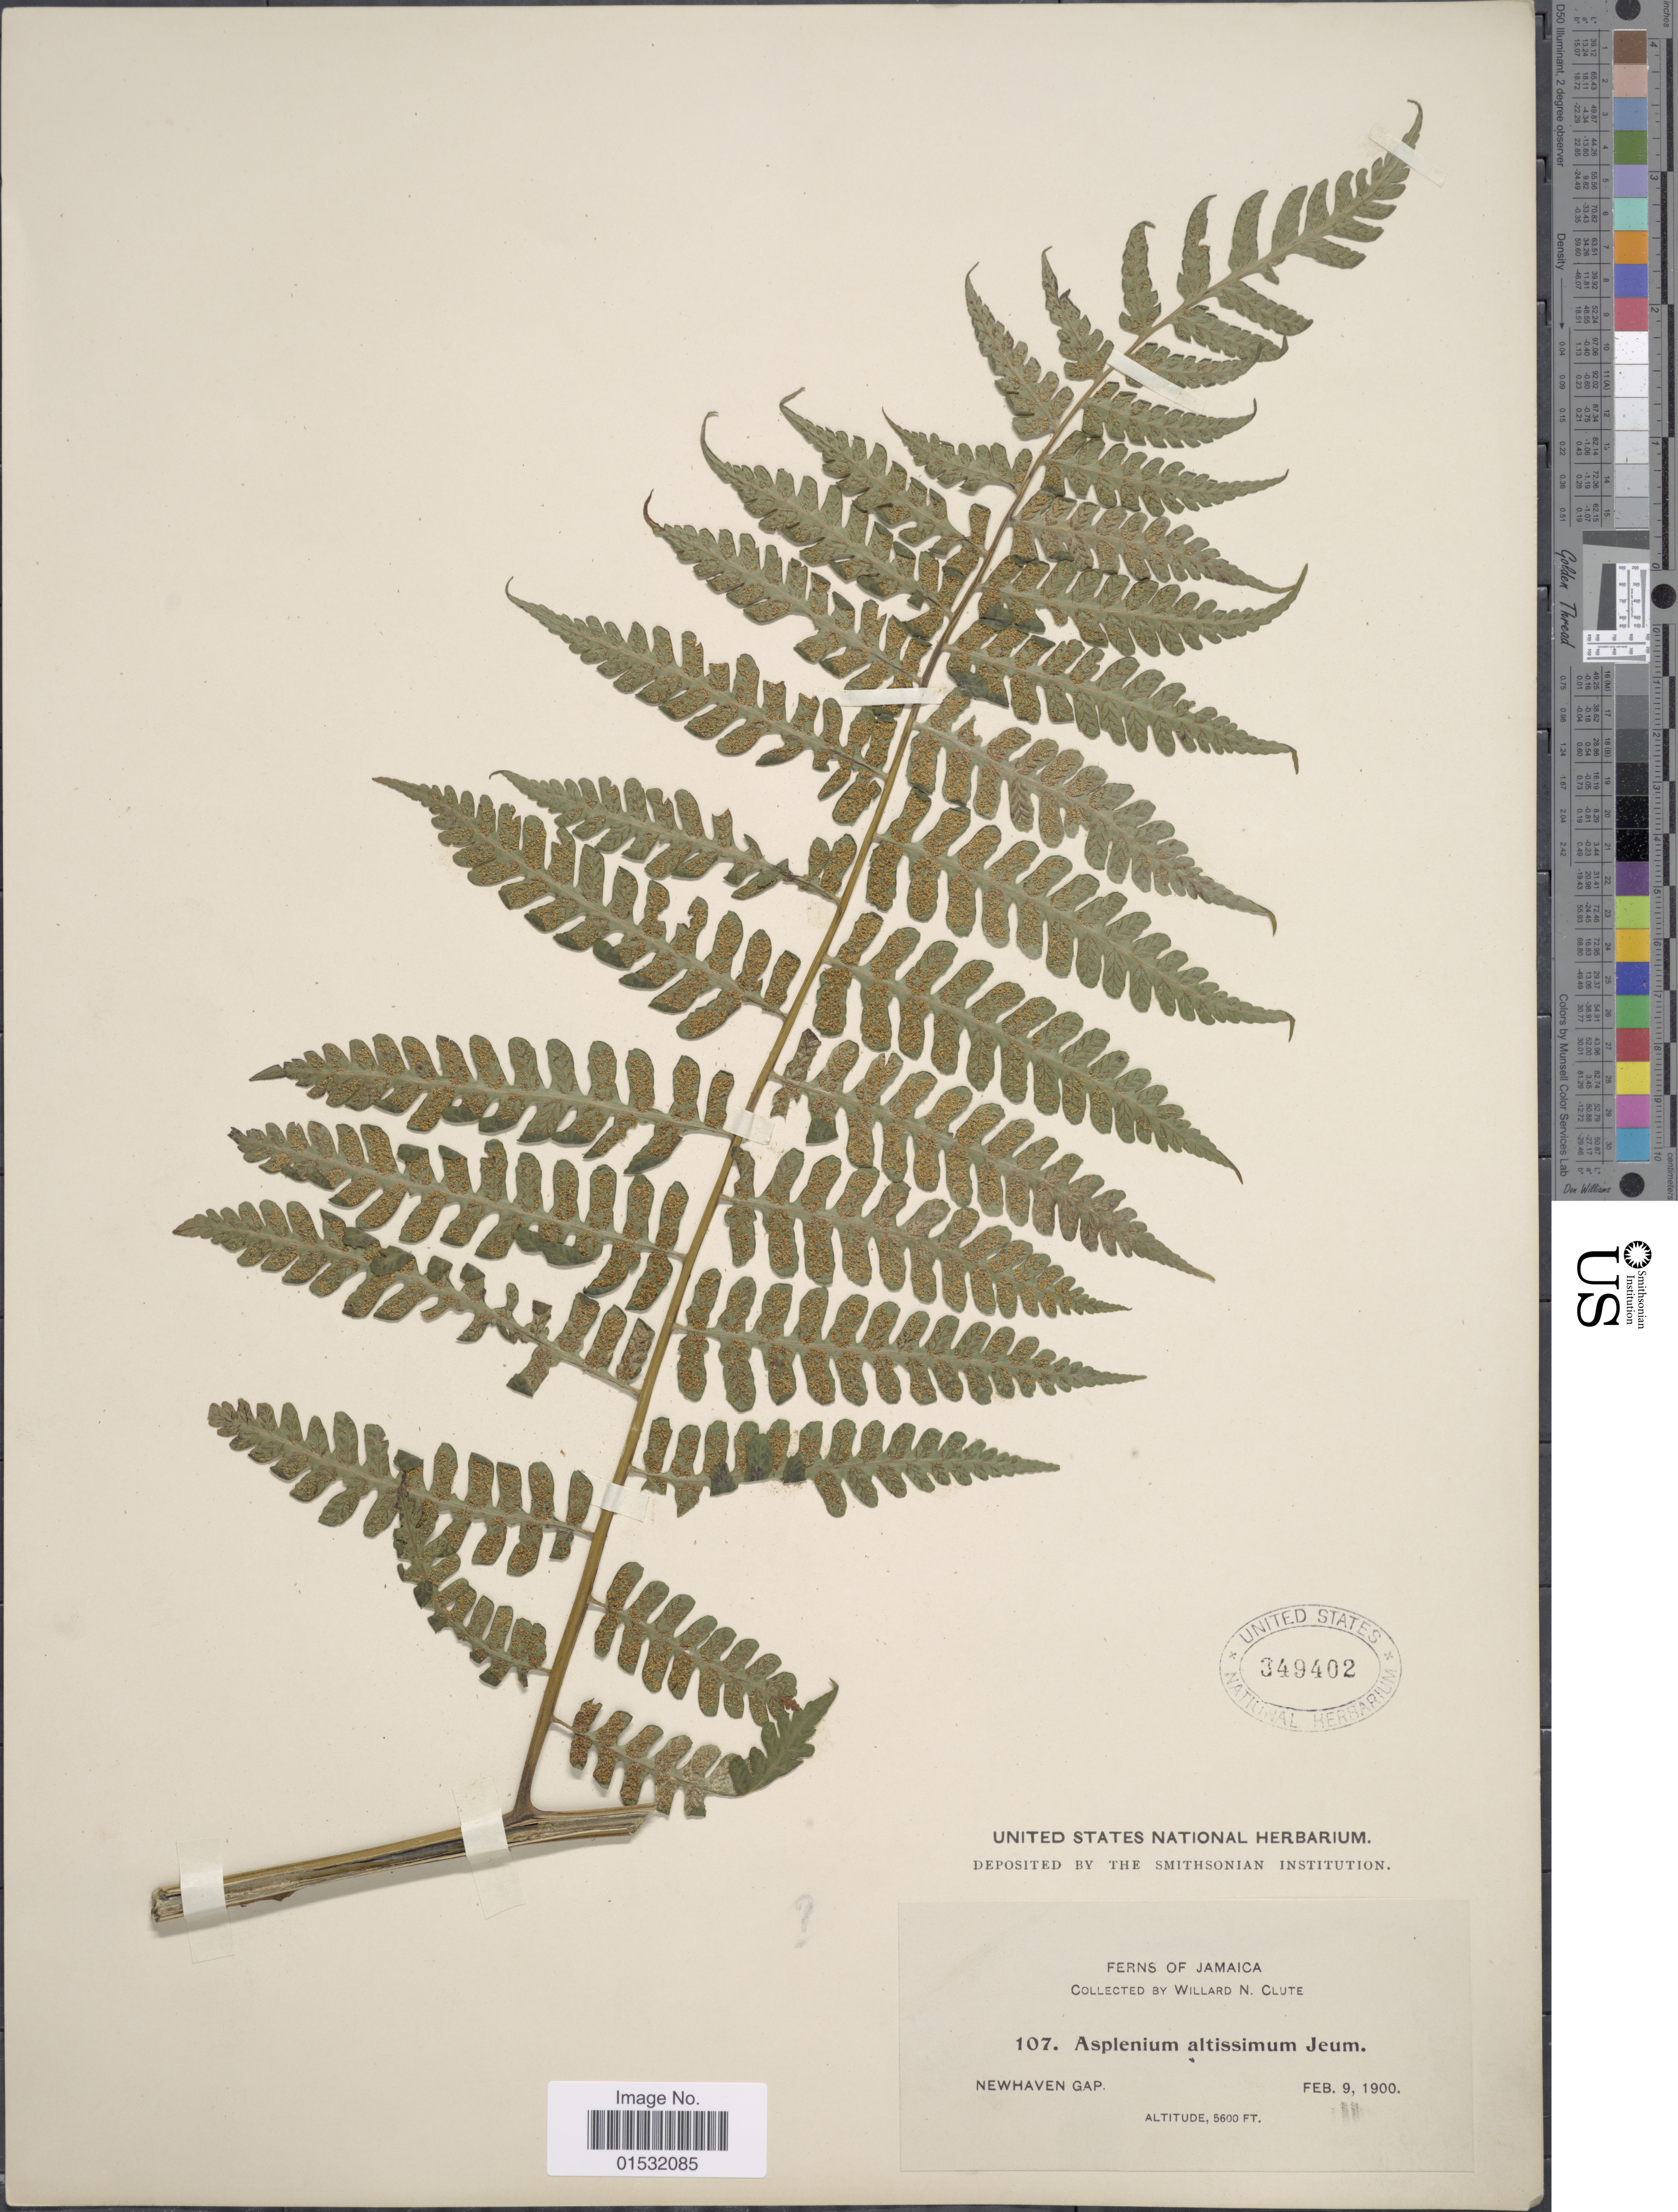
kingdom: Plantae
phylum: Tracheophyta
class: Polypodiopsida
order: Polypodiales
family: Athyriaceae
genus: Diplazium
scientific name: Diplazium altissimum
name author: (Jenman) C. Chr.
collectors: W. N. Clute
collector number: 107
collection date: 1900-02-09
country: Jamaica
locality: Newhaven Gap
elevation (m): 1707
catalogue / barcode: US 349402